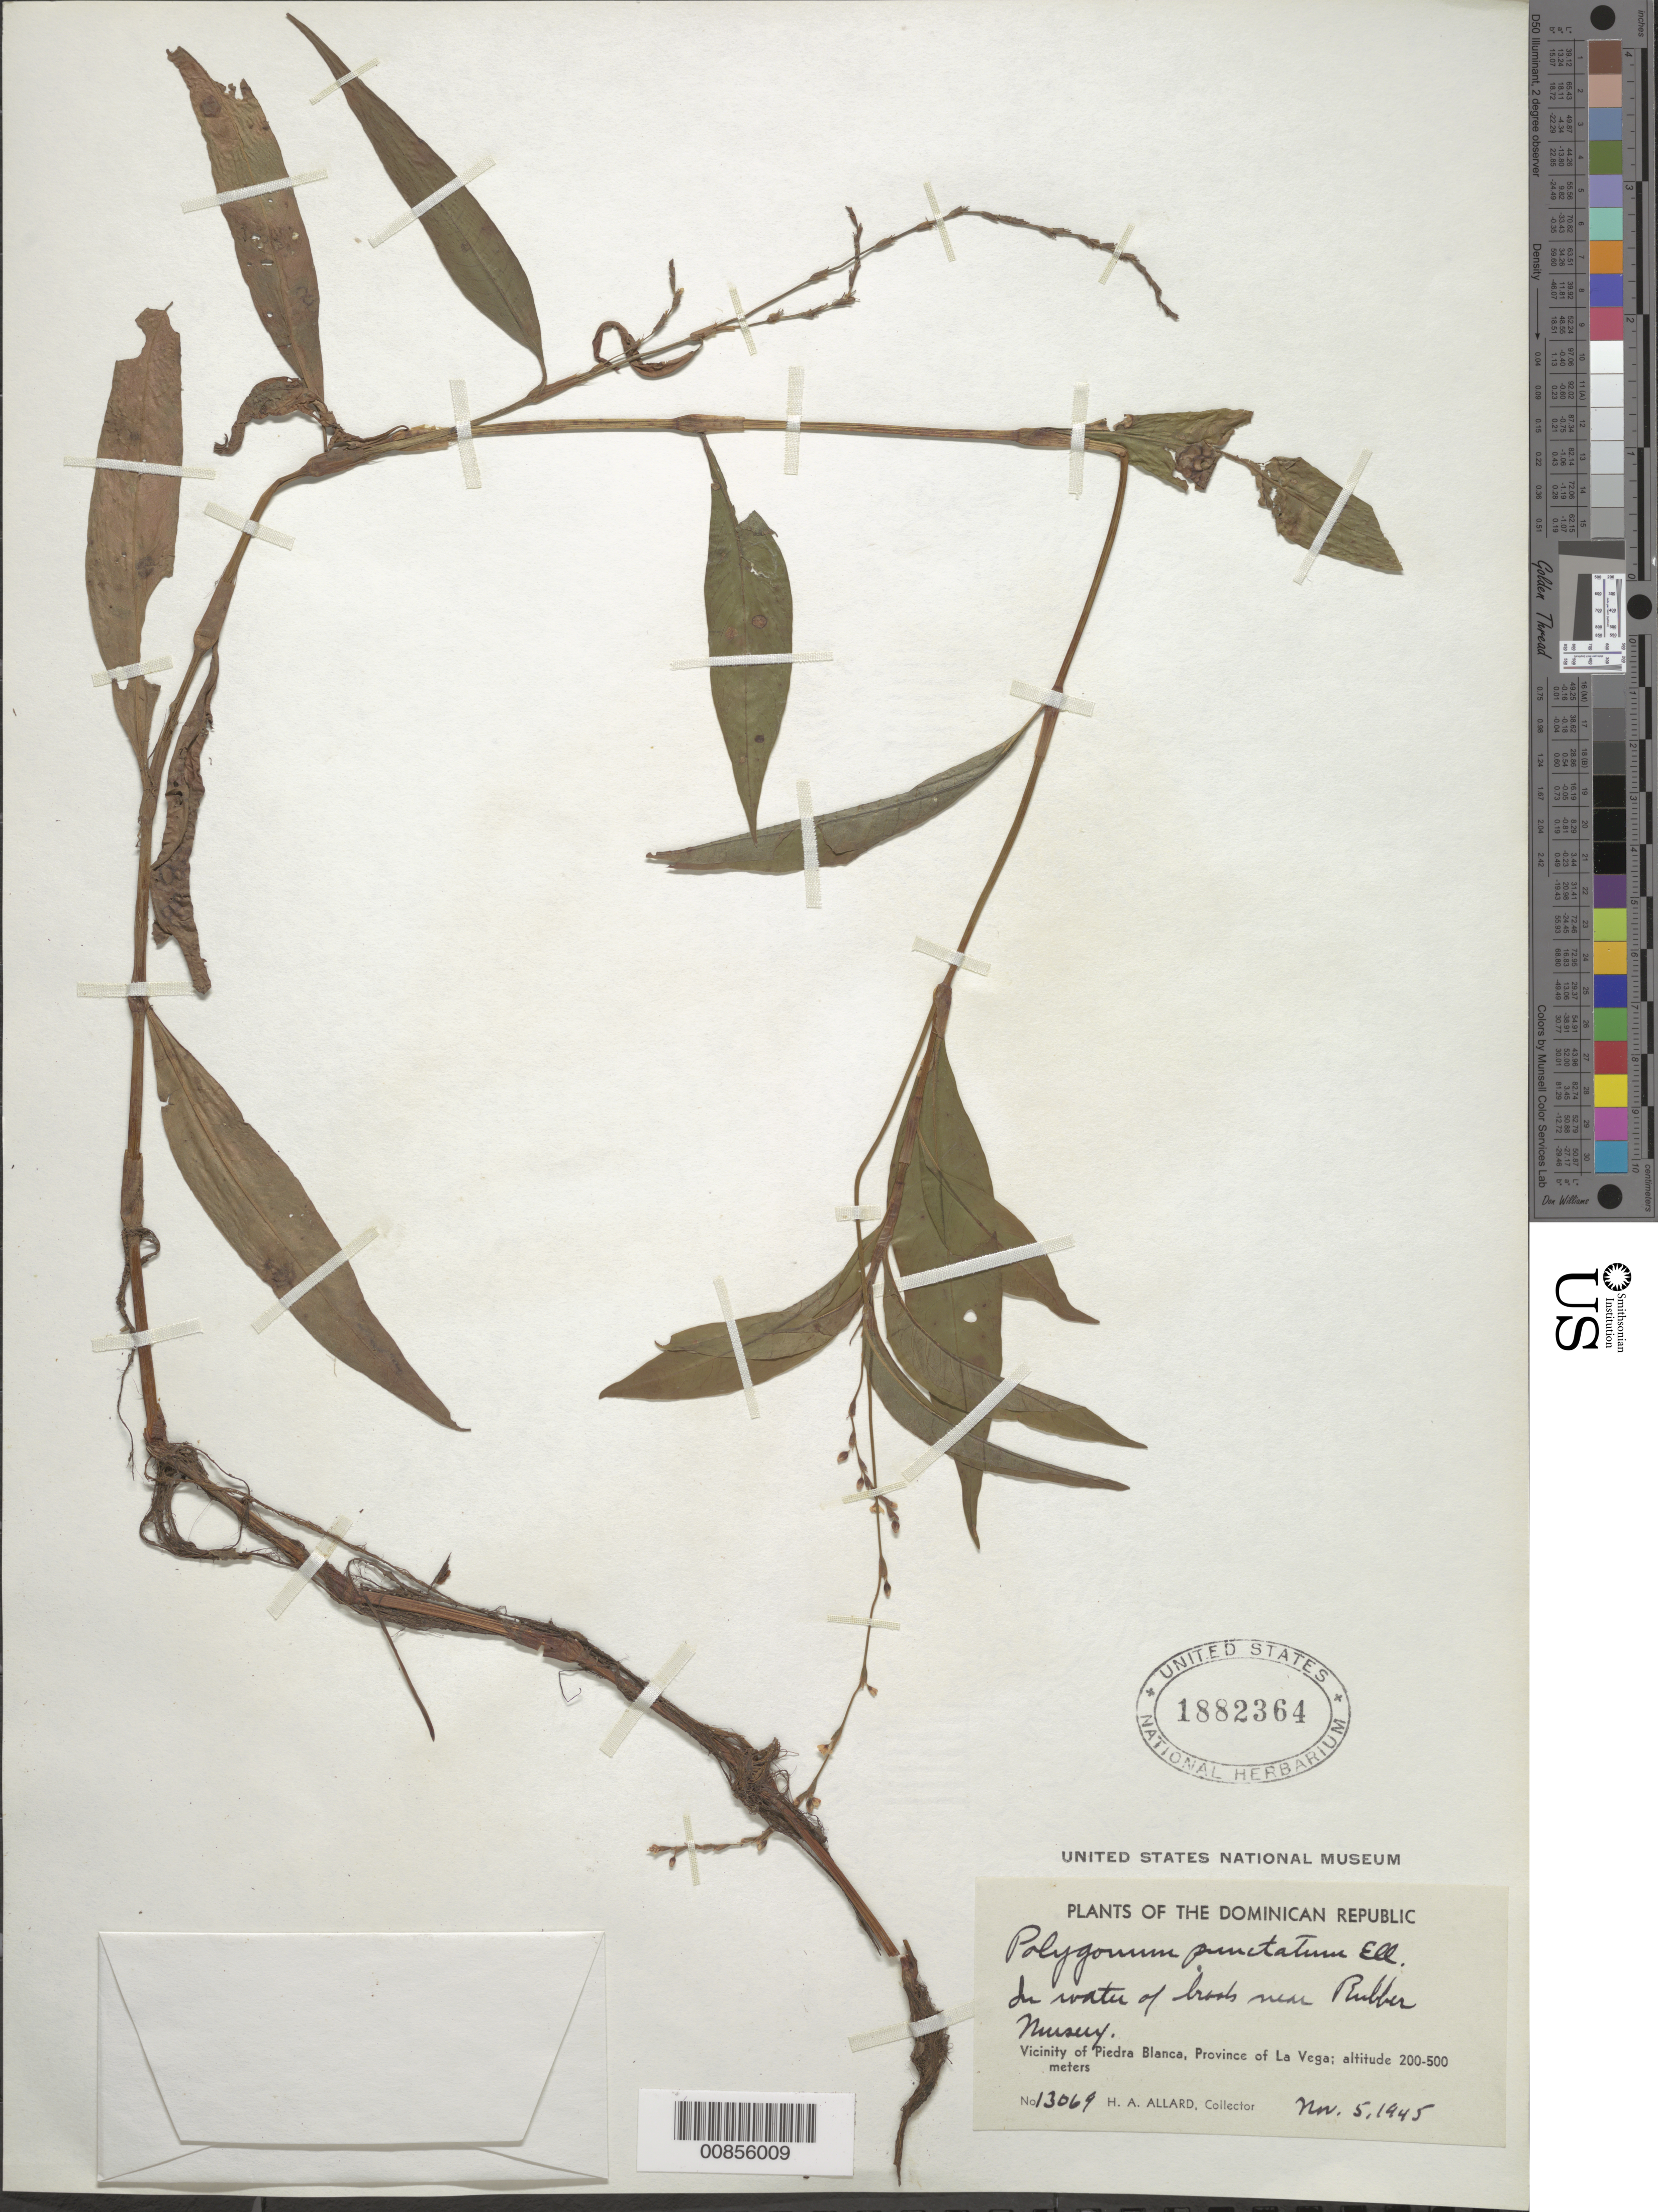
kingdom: Plantae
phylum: Tracheophyta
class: Magnoliopsida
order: Caryophyllales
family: Polygonaceae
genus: Polygonum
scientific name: Polygonum punctatum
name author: Elliott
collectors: H. A. Allard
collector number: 13069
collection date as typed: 05 Nov 1945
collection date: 1945-11-05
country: Dominican Republic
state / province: La Vega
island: Hispaniola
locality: Vicinity of Piedra Blanca. Banks near Rubber Nursery.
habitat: In water of banks.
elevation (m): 200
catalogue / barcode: US 1882364